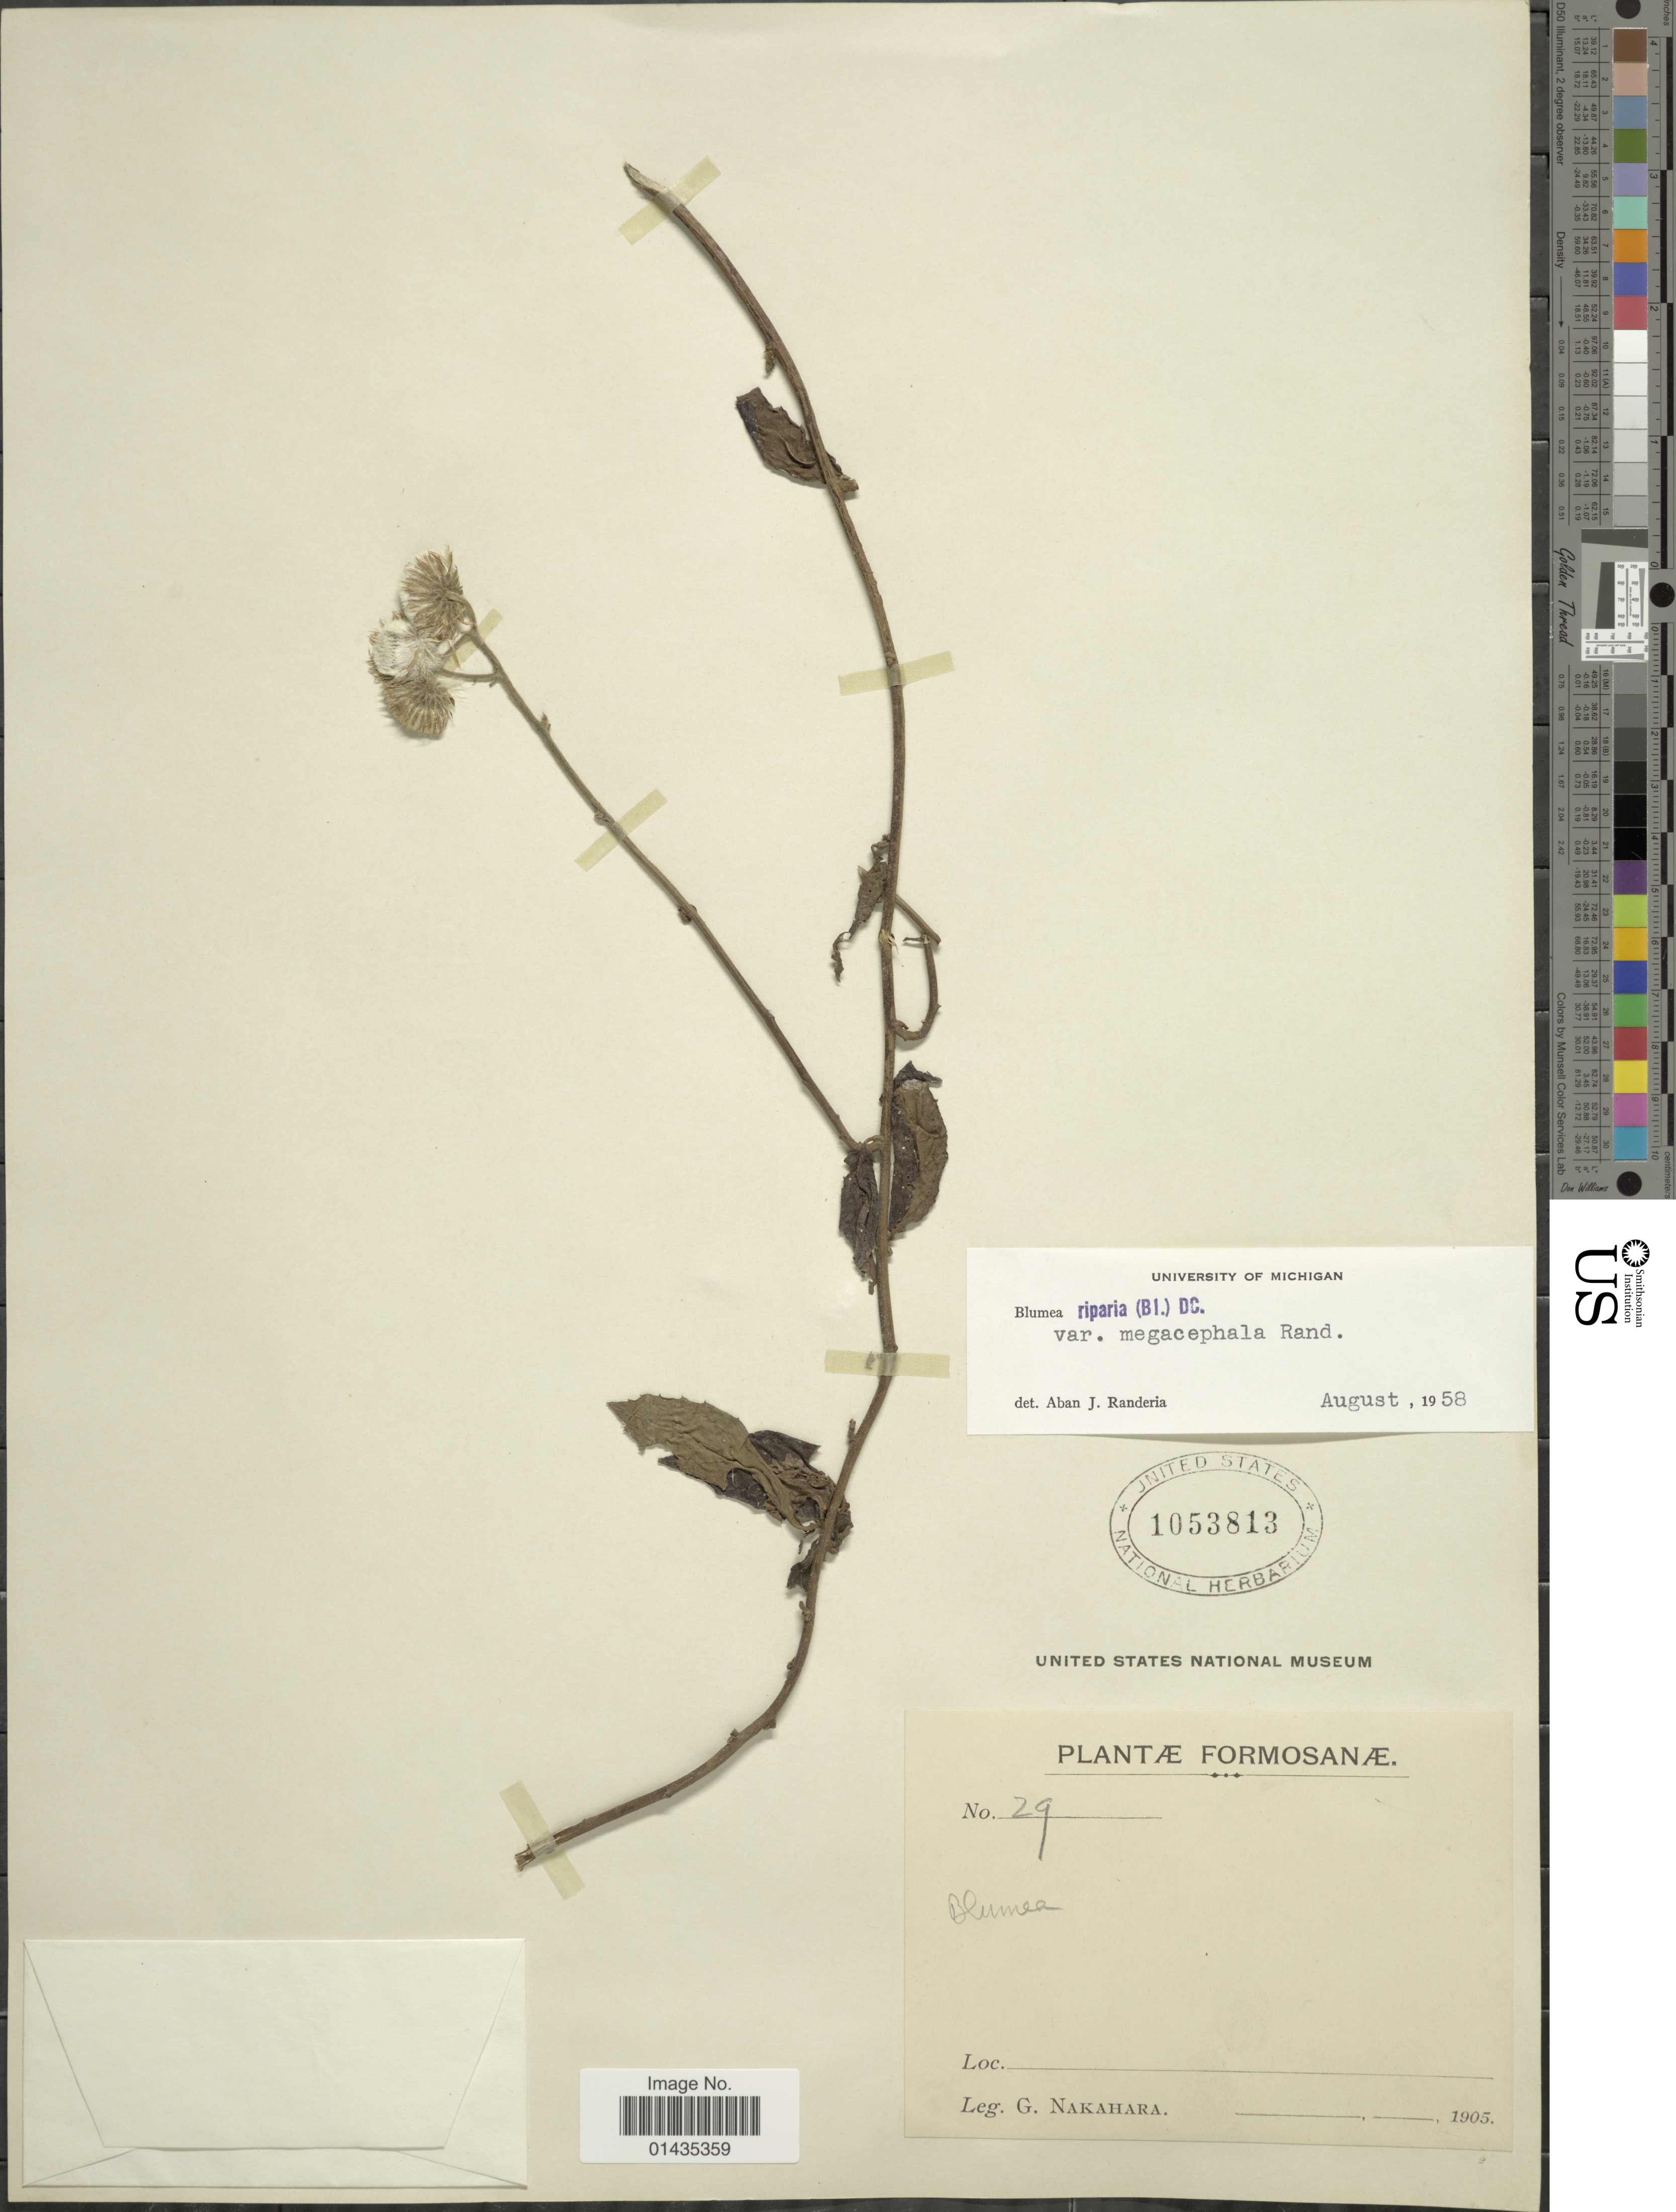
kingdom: Plantae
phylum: Tracheophyta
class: Magnoliopsida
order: Asterales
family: Asteraceae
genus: Blumea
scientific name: Blumea riparia var. megacephala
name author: Randeria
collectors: G. Nakahara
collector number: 29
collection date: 1905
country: Taiwan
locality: Formosa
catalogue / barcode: US 1053813